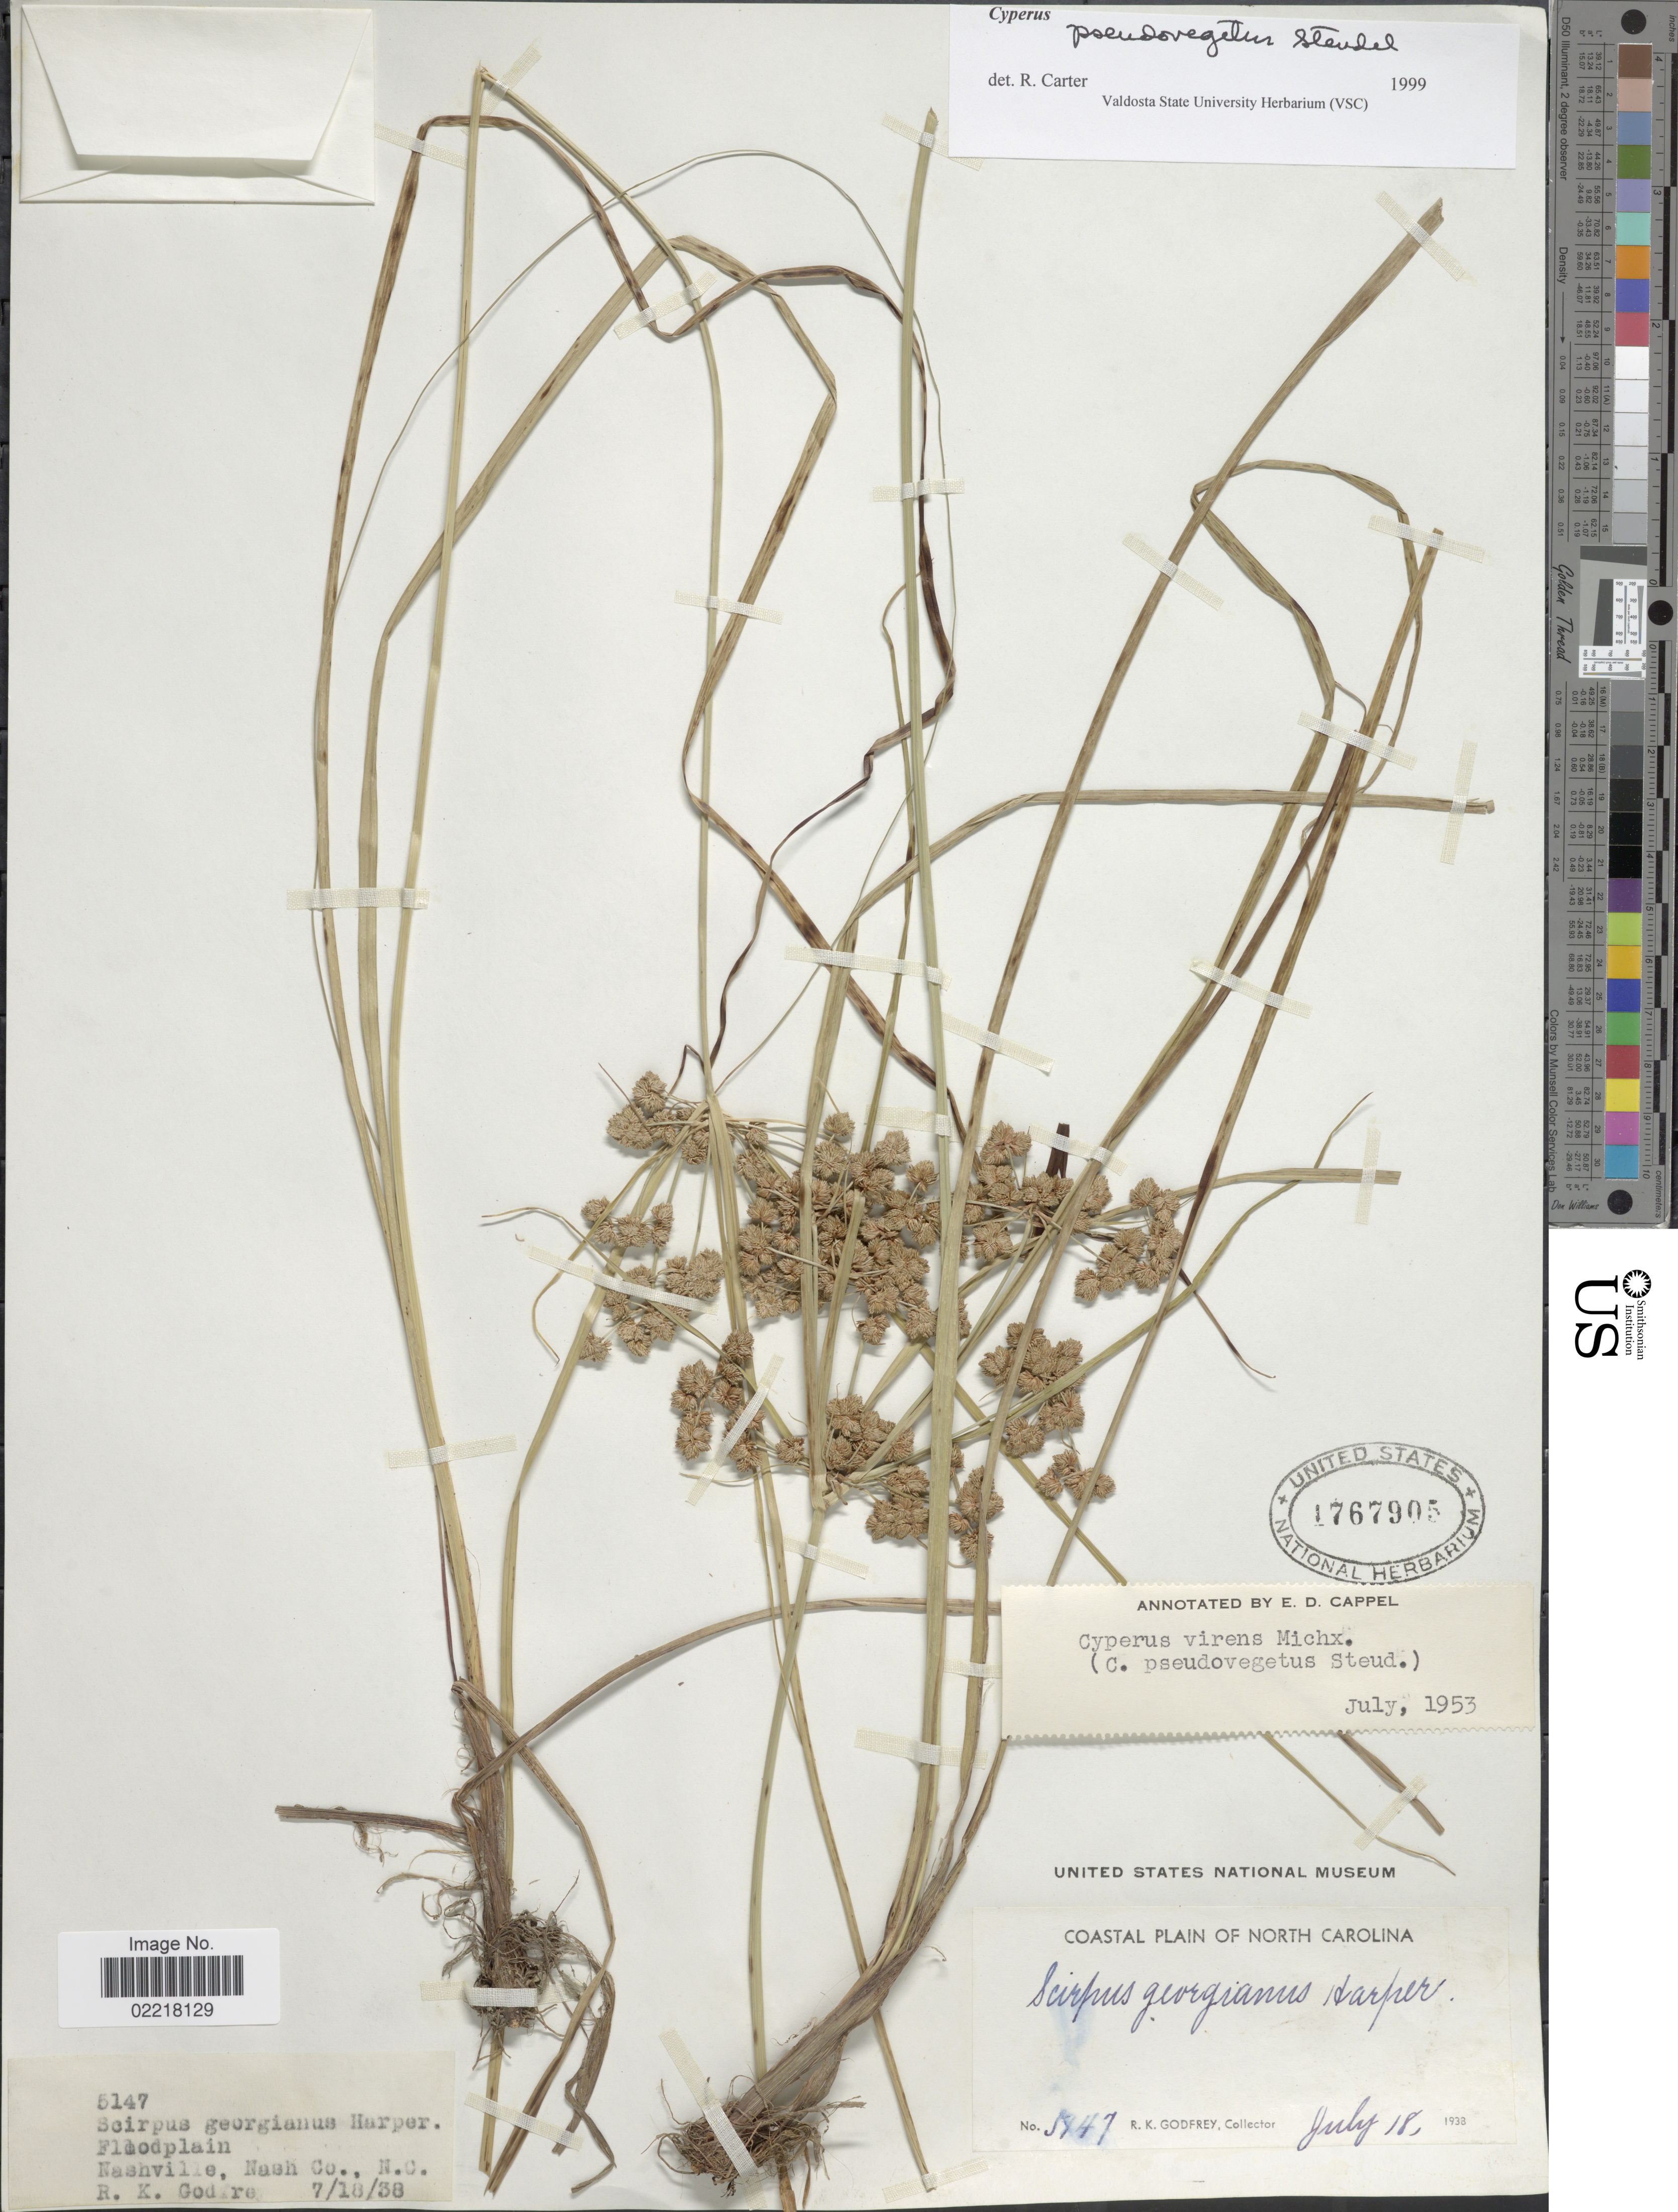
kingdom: Plantae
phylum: Tracheophyta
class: Liliopsida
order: Poales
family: Cyperaceae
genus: Cyperus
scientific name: Cyperus pseudovegetus Steud.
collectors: R. K. Godfrey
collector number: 5147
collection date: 1938-07-18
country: United States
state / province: North Carolina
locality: Coastal Plain of North Carolina. Floodplain. Nashville, Nash Co.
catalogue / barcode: US 1767905